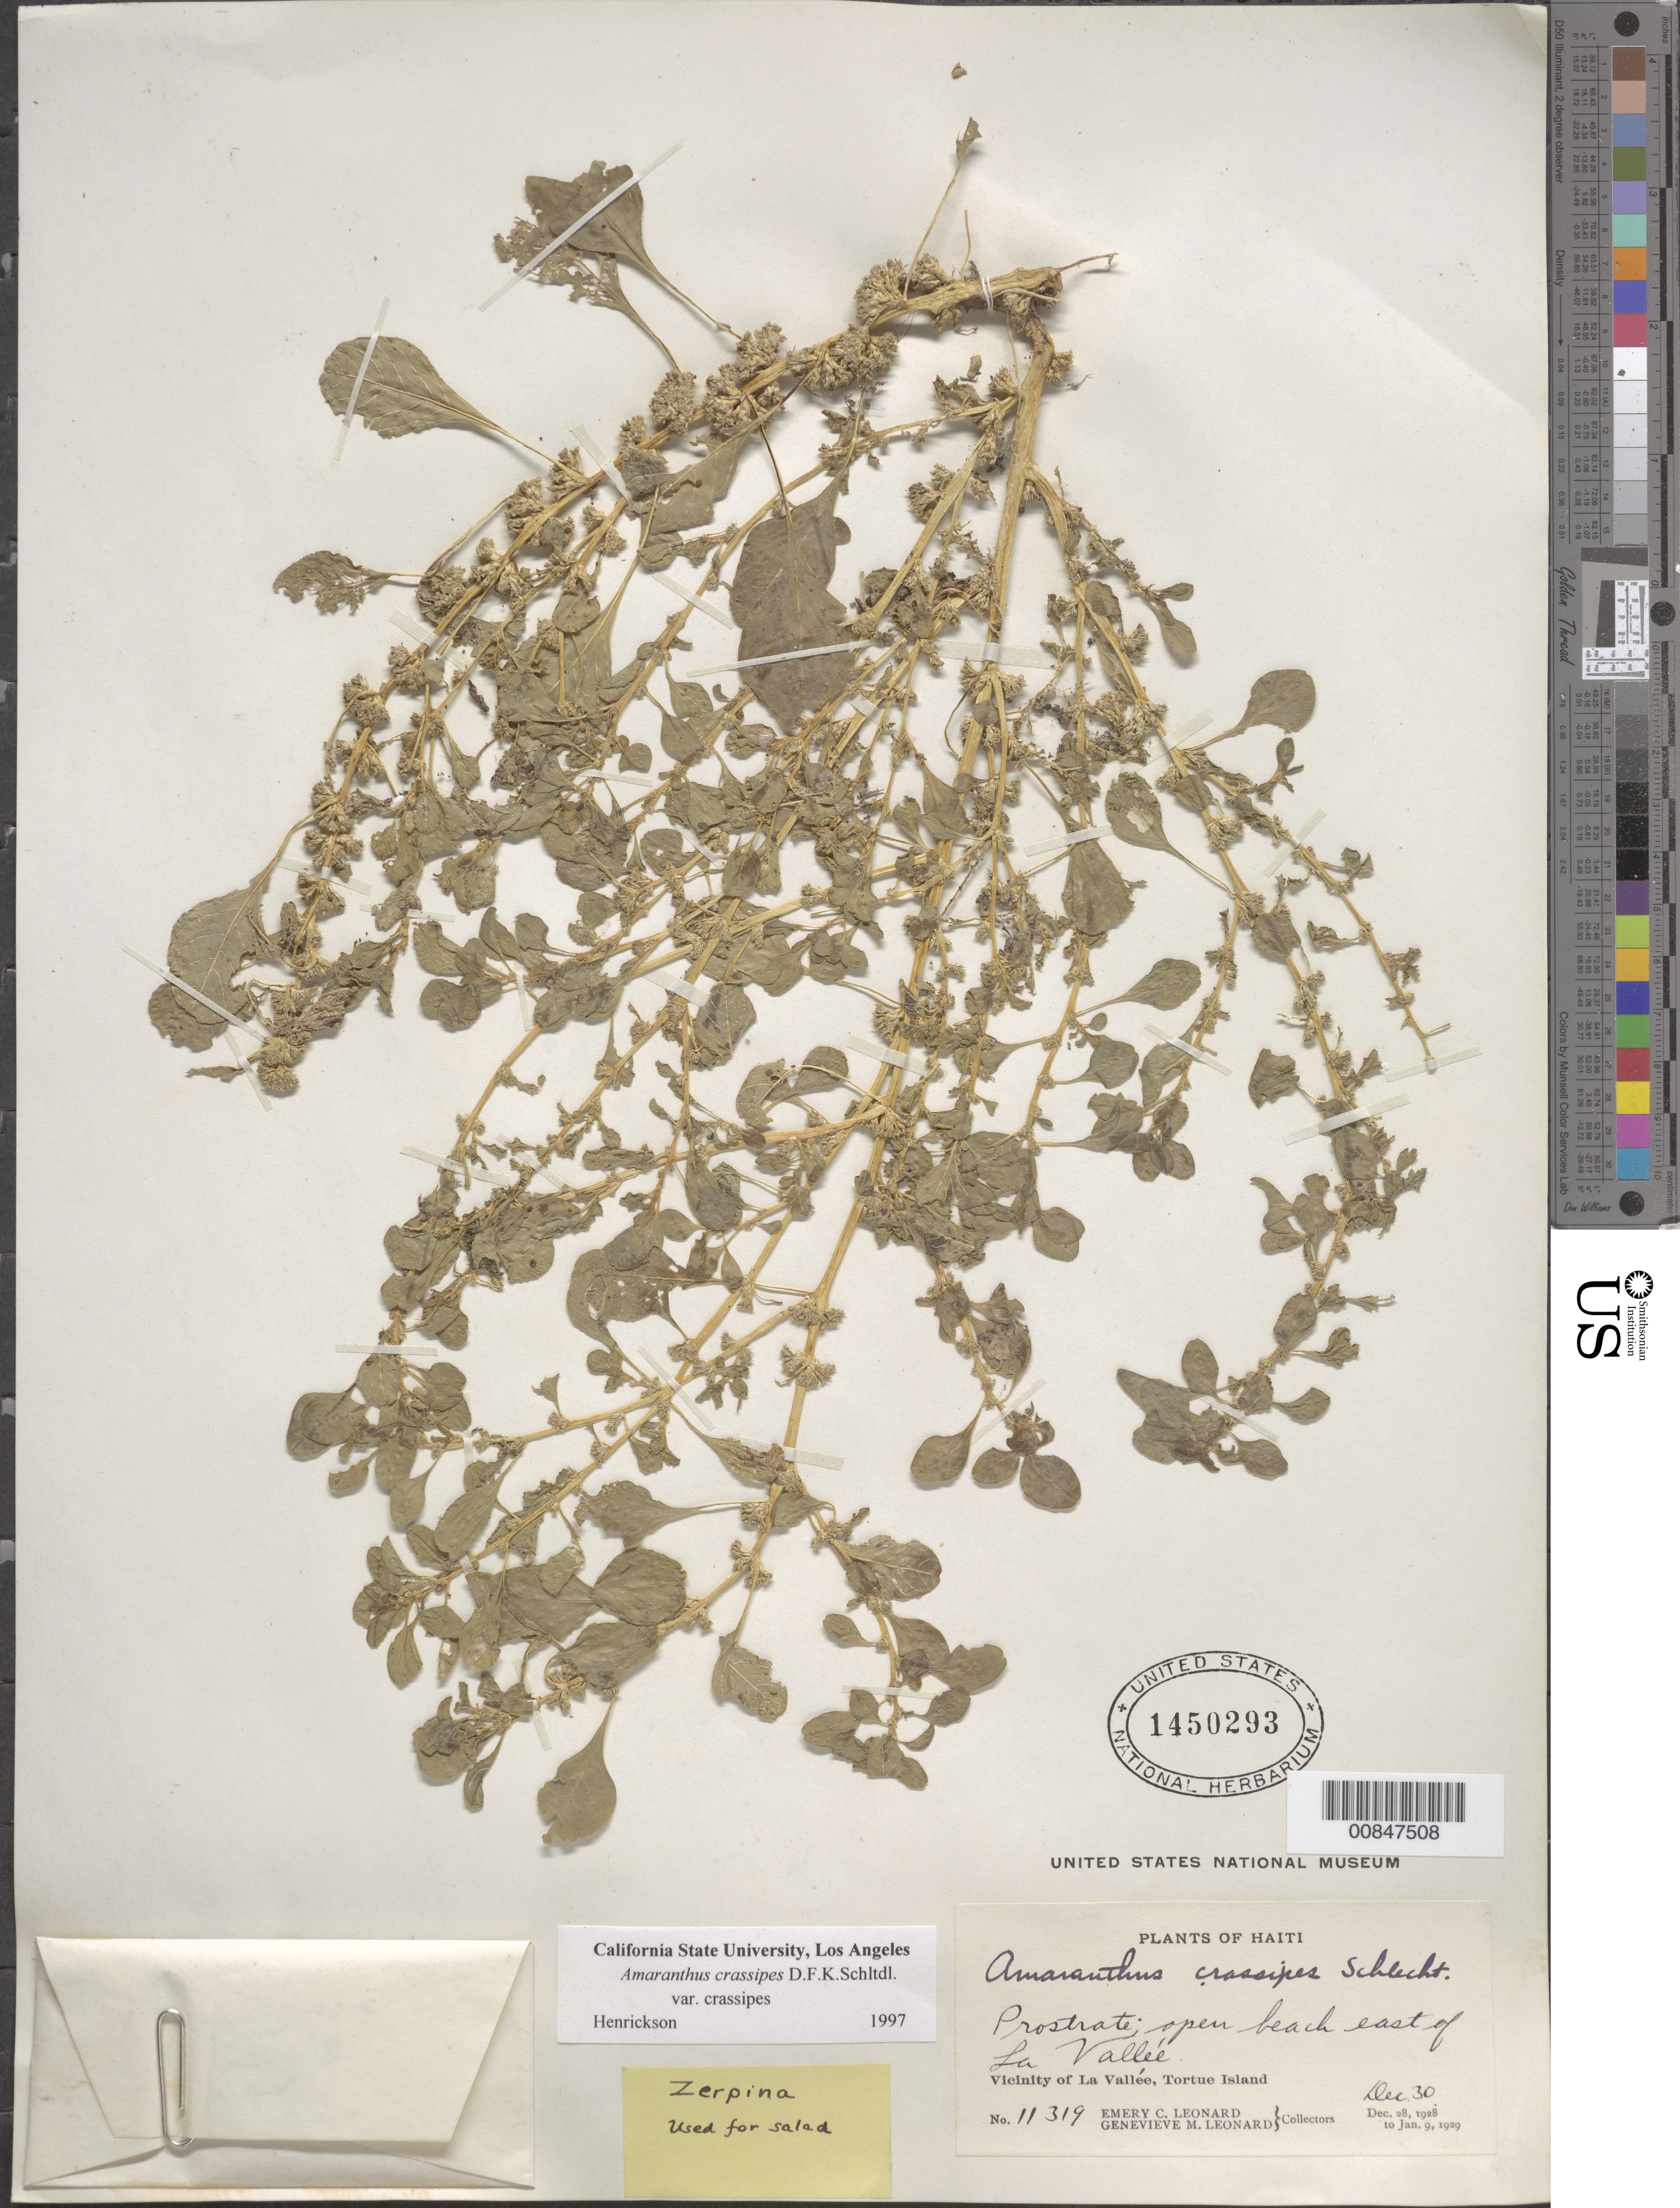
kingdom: Plantae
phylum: Tracheophyta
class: Magnoliopsida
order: Caryophyllales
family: Amaranthaceae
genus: Amaranthus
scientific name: Amaranthus crassipes var. crassipes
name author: Schltdl.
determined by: Henrickson, --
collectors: E. C. Leonard & G. M. Leonard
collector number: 11319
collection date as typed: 30 Dec 1928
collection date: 1928-12-30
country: Haiti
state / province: Nord-Óuest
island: Île de la Tortue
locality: Vicinity of La Vallée, Tortue Island. Open beach east of La Vallée.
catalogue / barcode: US 1450293